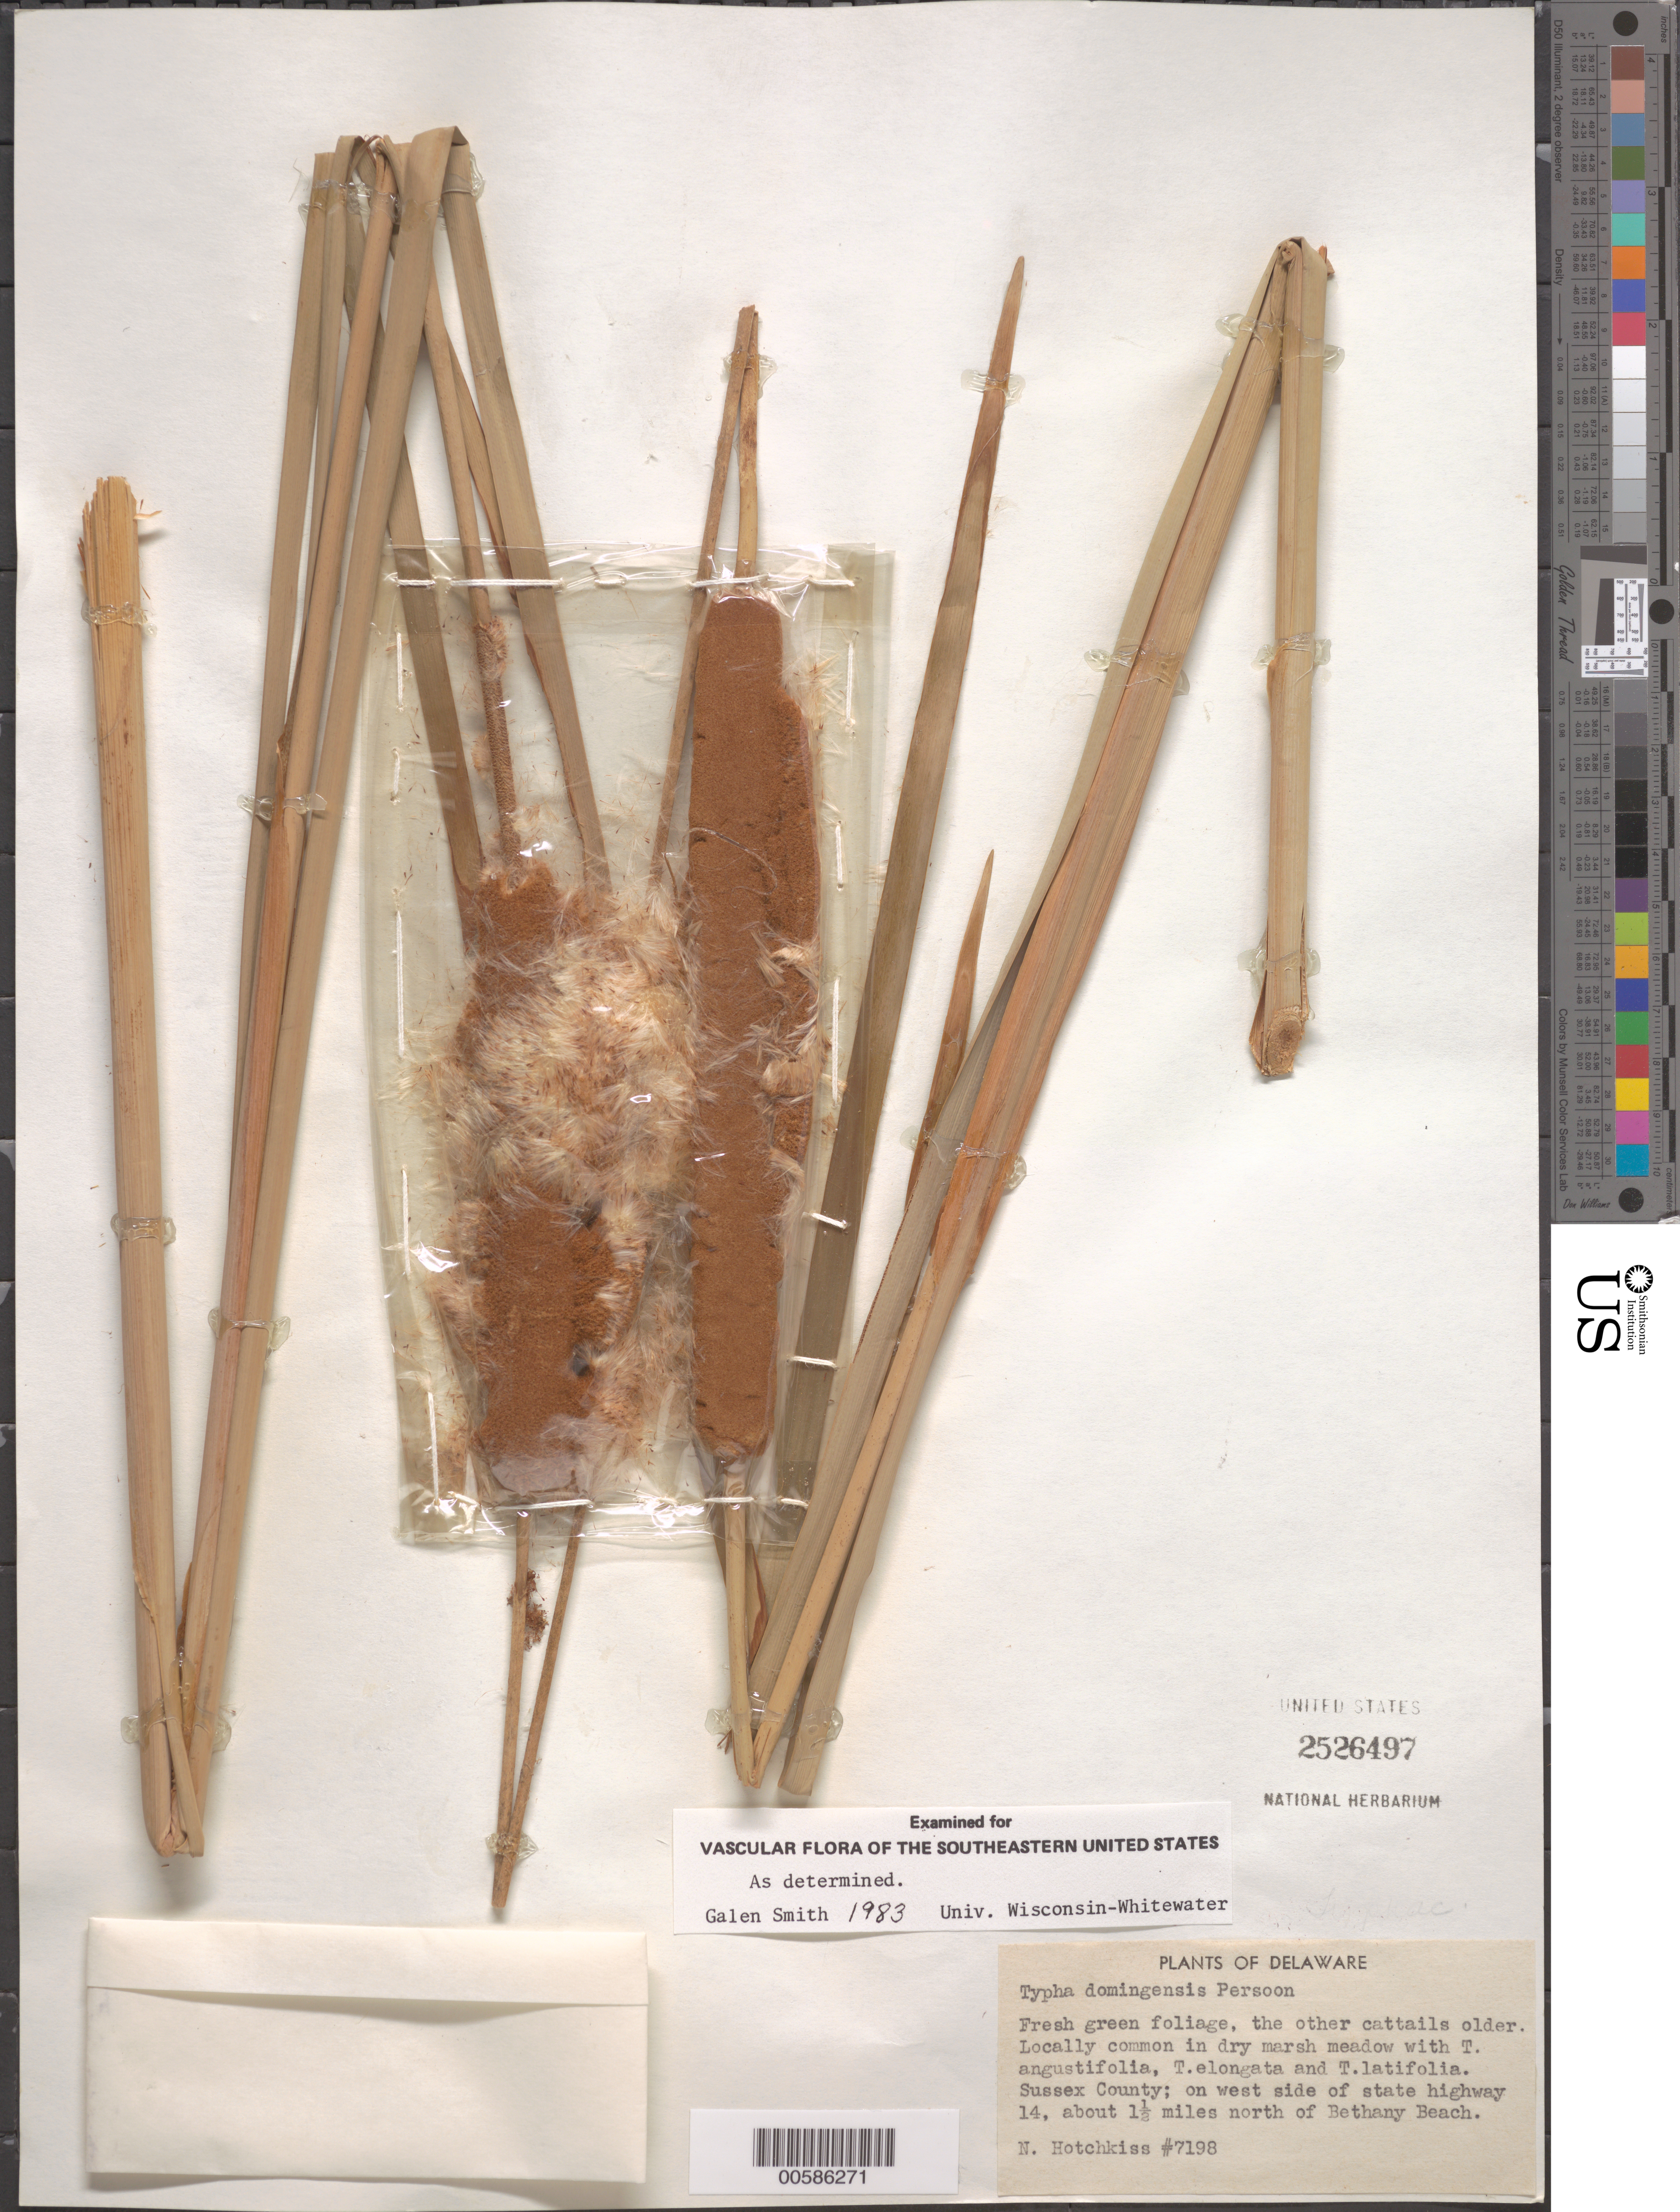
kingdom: Plantae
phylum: Tracheophyta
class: Liliopsida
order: Poales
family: Typhaceae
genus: Typha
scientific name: Typha domingensis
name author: Pers.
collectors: N. Hotchkiss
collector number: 7198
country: United States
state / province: Delaware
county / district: Sussex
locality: Hwy 14, N of Bethany Beach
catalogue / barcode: US 2526497